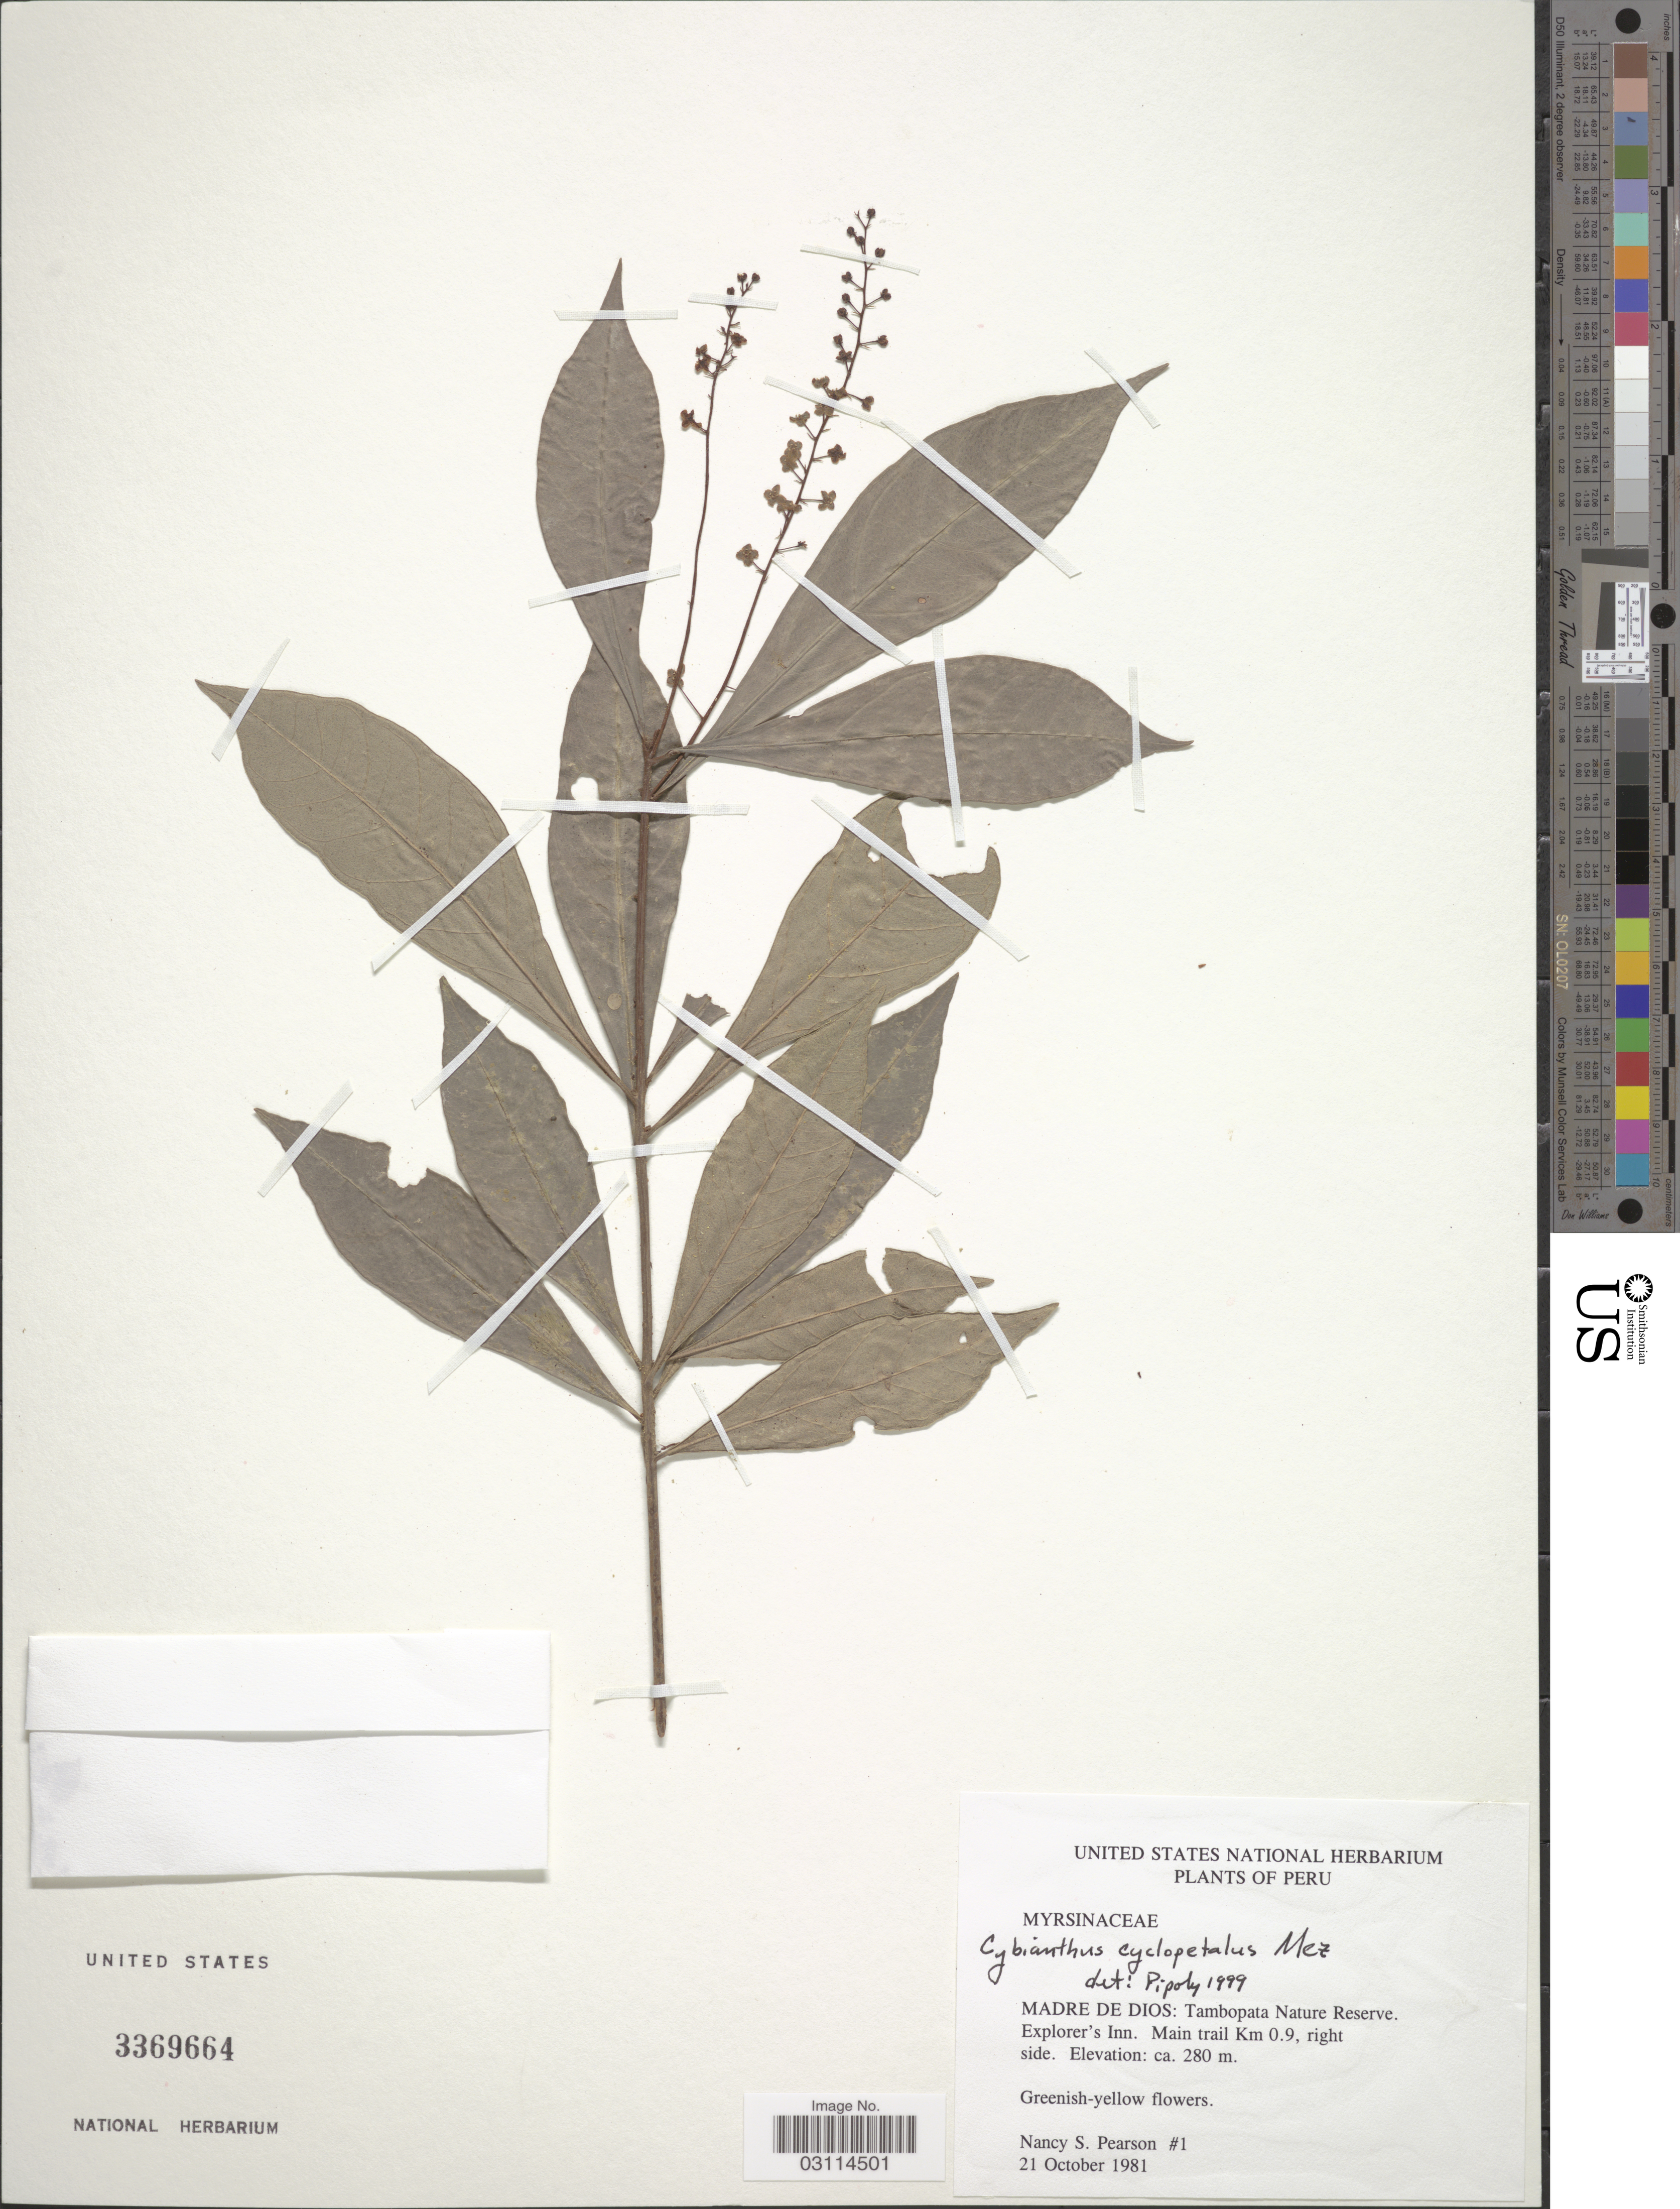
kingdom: Plantae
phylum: Tracheophyta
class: Magnoliopsida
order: Ericales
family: Primulaceae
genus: Cybianthus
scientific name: Cybianthus cyclopetalus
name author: Mez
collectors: N. S. Pearson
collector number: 1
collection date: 1981-10-21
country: Peru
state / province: Madre de Dios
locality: Tambopata Nature Reserve. Explorer's Inn. Main trail Km 0.9, right side.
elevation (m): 280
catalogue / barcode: US 3369664